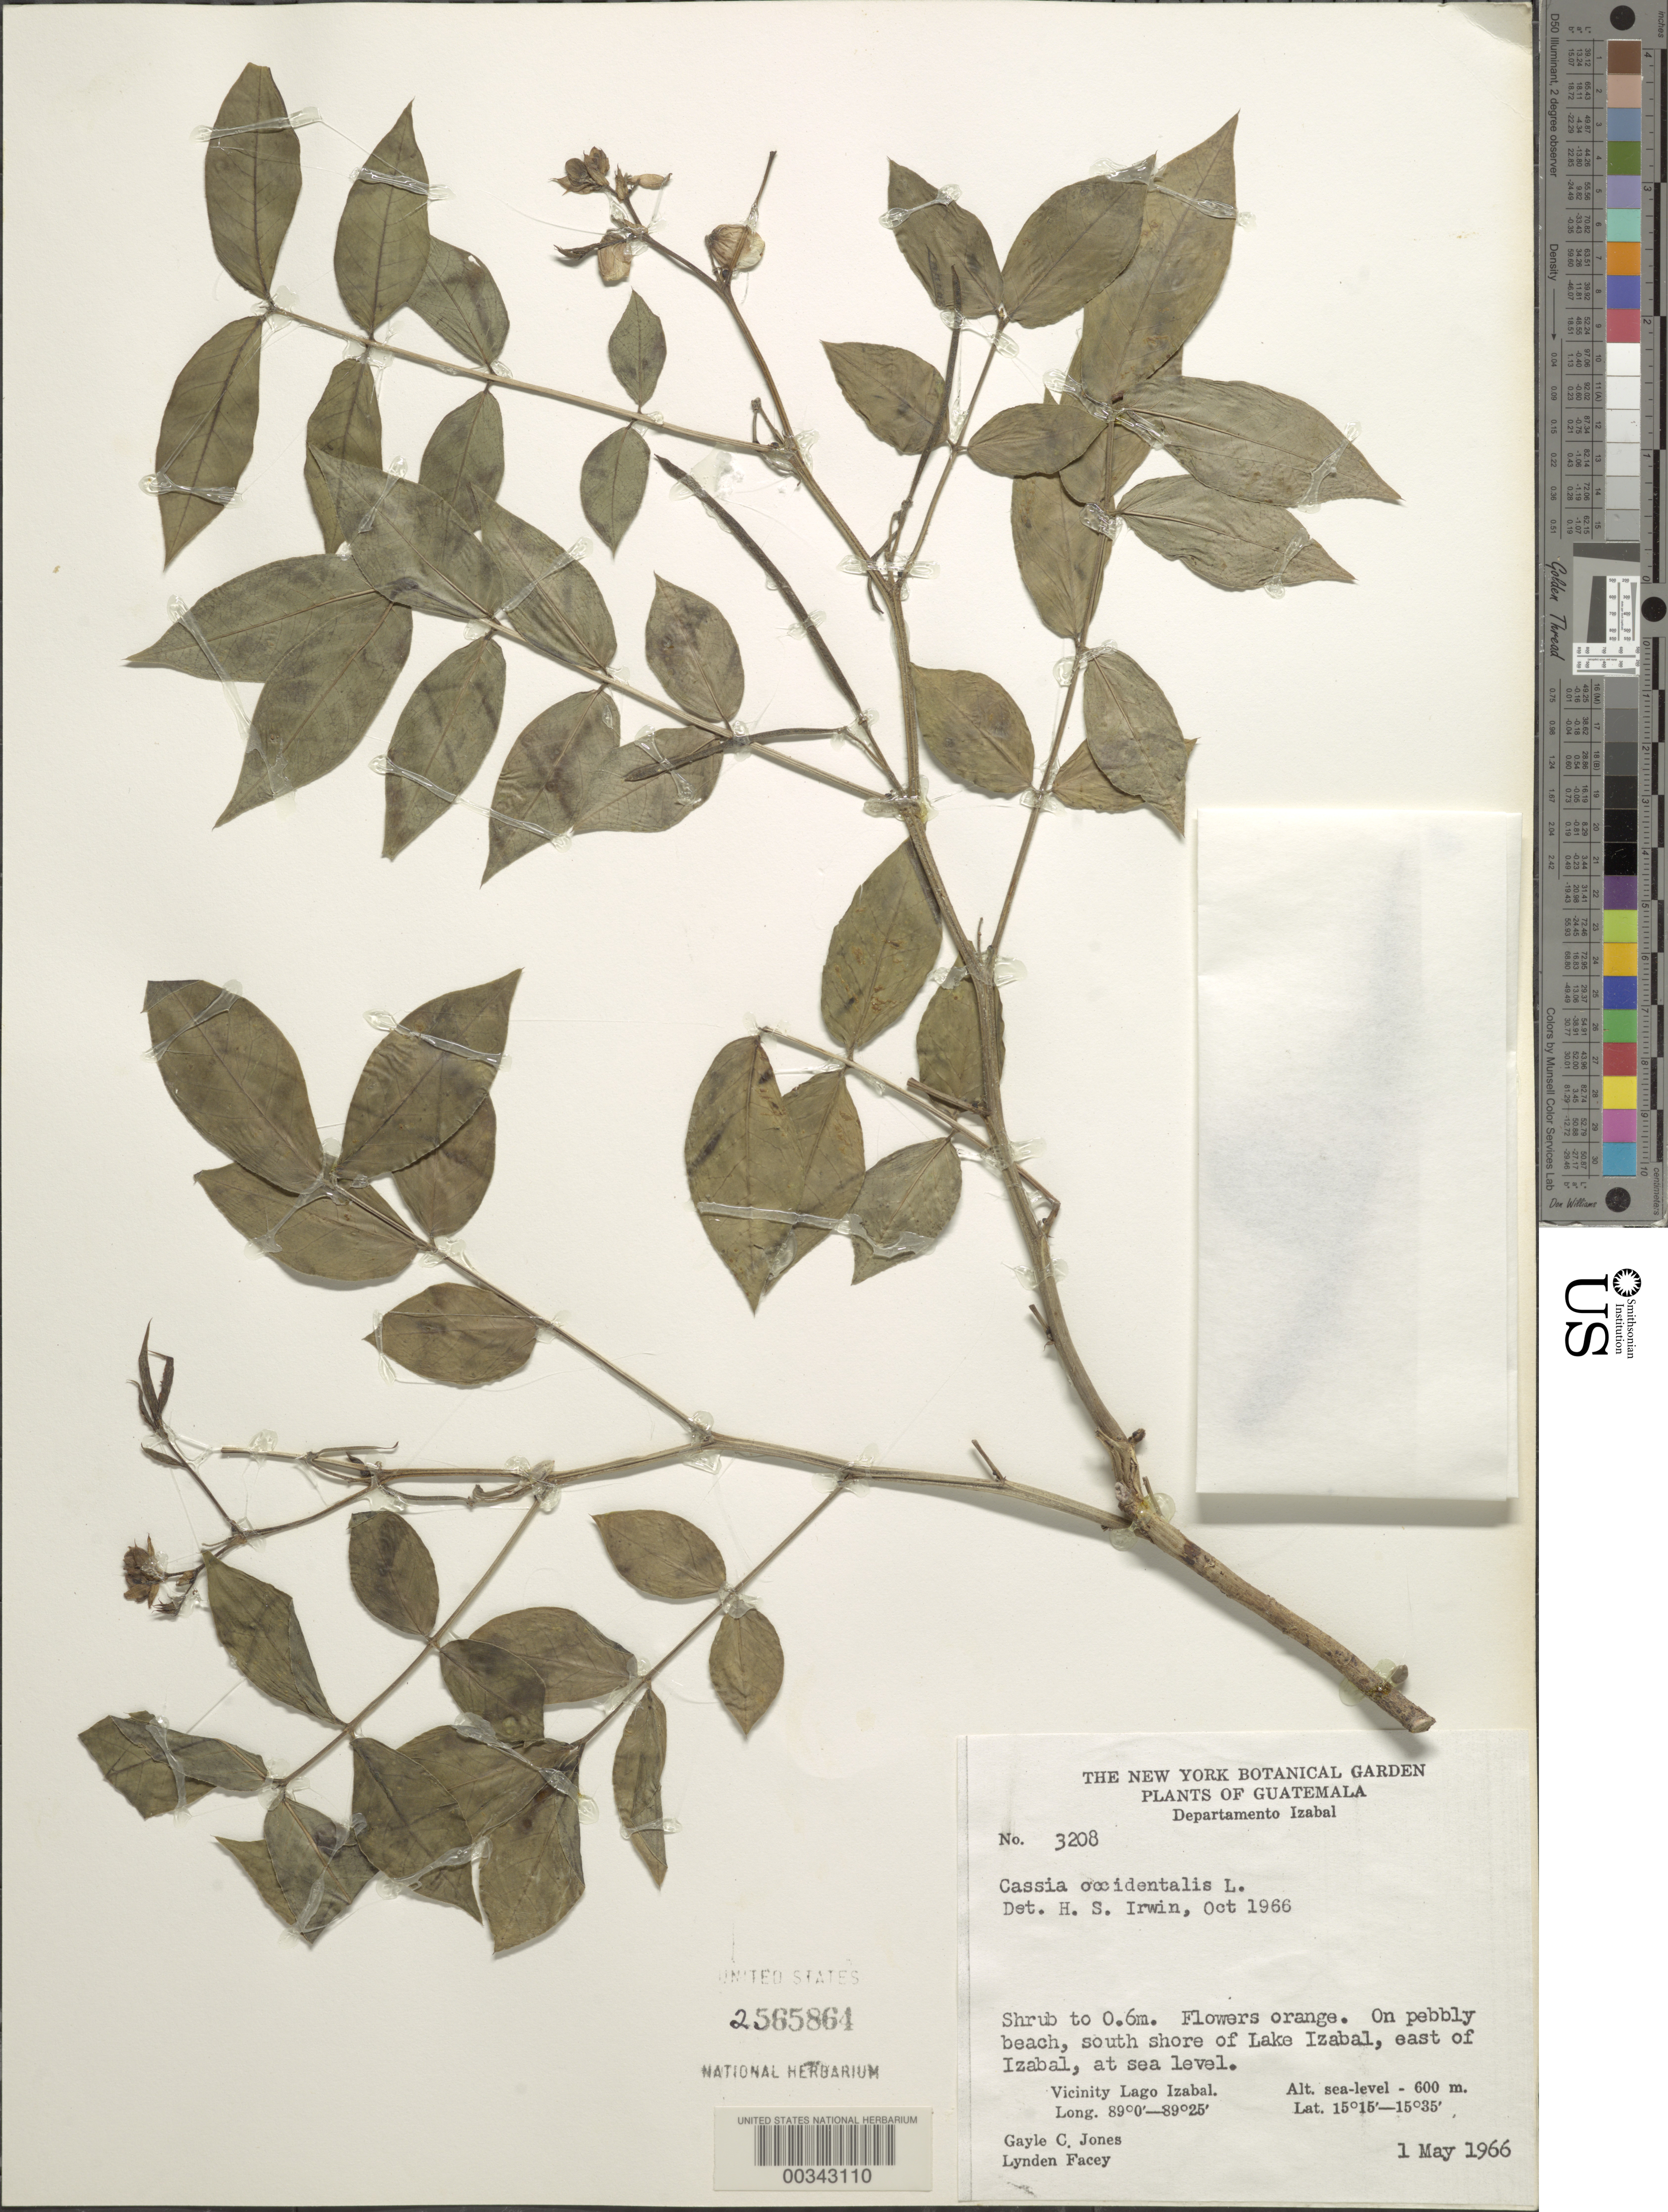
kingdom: Plantae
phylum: Tracheophyta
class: Magnoliopsida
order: Fabales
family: Fabaceae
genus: Senna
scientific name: Senna occidentalis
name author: (L.) Link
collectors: G. C. Jones & L. Facey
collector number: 3208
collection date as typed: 01 May 1966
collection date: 1966-05-01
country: Guatemala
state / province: Izabal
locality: S shore of Lake Izabal, E of Izabal; vicinity of Lago Izabal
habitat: On pebbly beach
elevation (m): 0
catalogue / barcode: US 2565864